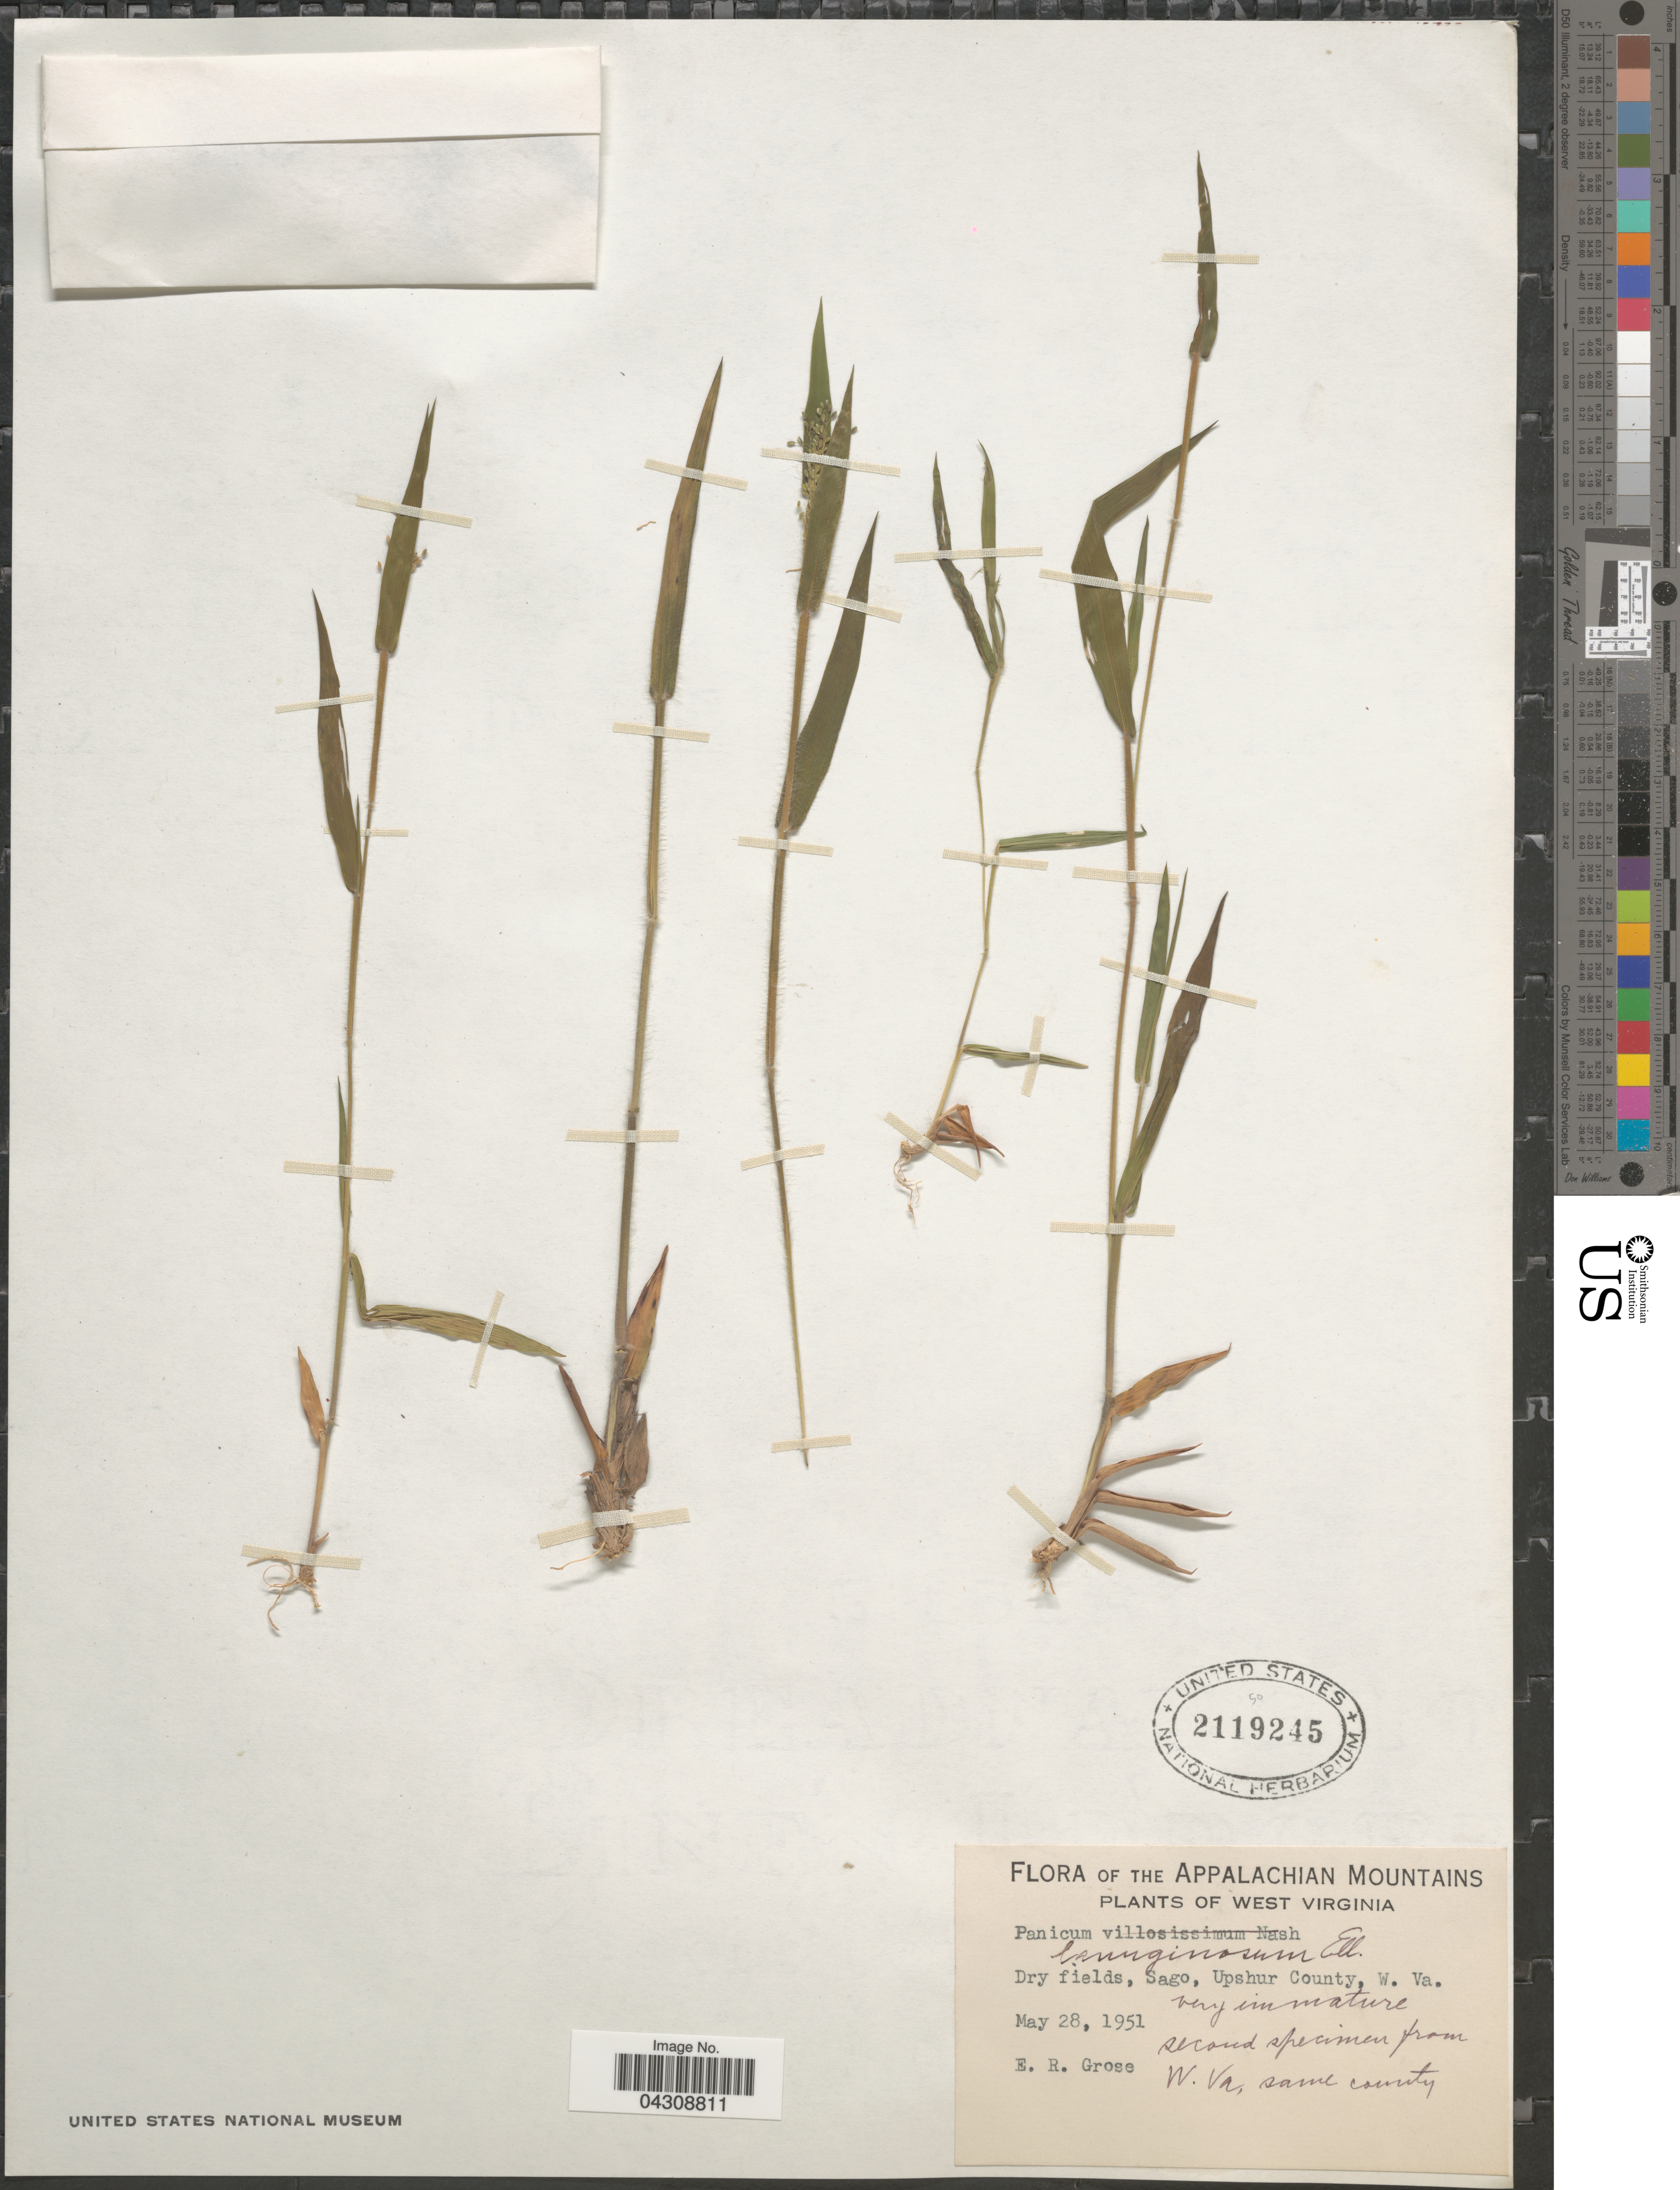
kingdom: Plantae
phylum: Tracheophyta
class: Liliopsida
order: Poales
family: Poaceae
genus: Dichanthelium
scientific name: Dichanthelium acuminatum var. acuminatum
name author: (Sw.) Gould & C.A. Clark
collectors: E. Grose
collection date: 1951-05-28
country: United States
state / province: West Virginia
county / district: Upshur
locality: Appalachian Mountains. Dry fields, Sago, Upshur County, W. Va.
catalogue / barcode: US 2119245